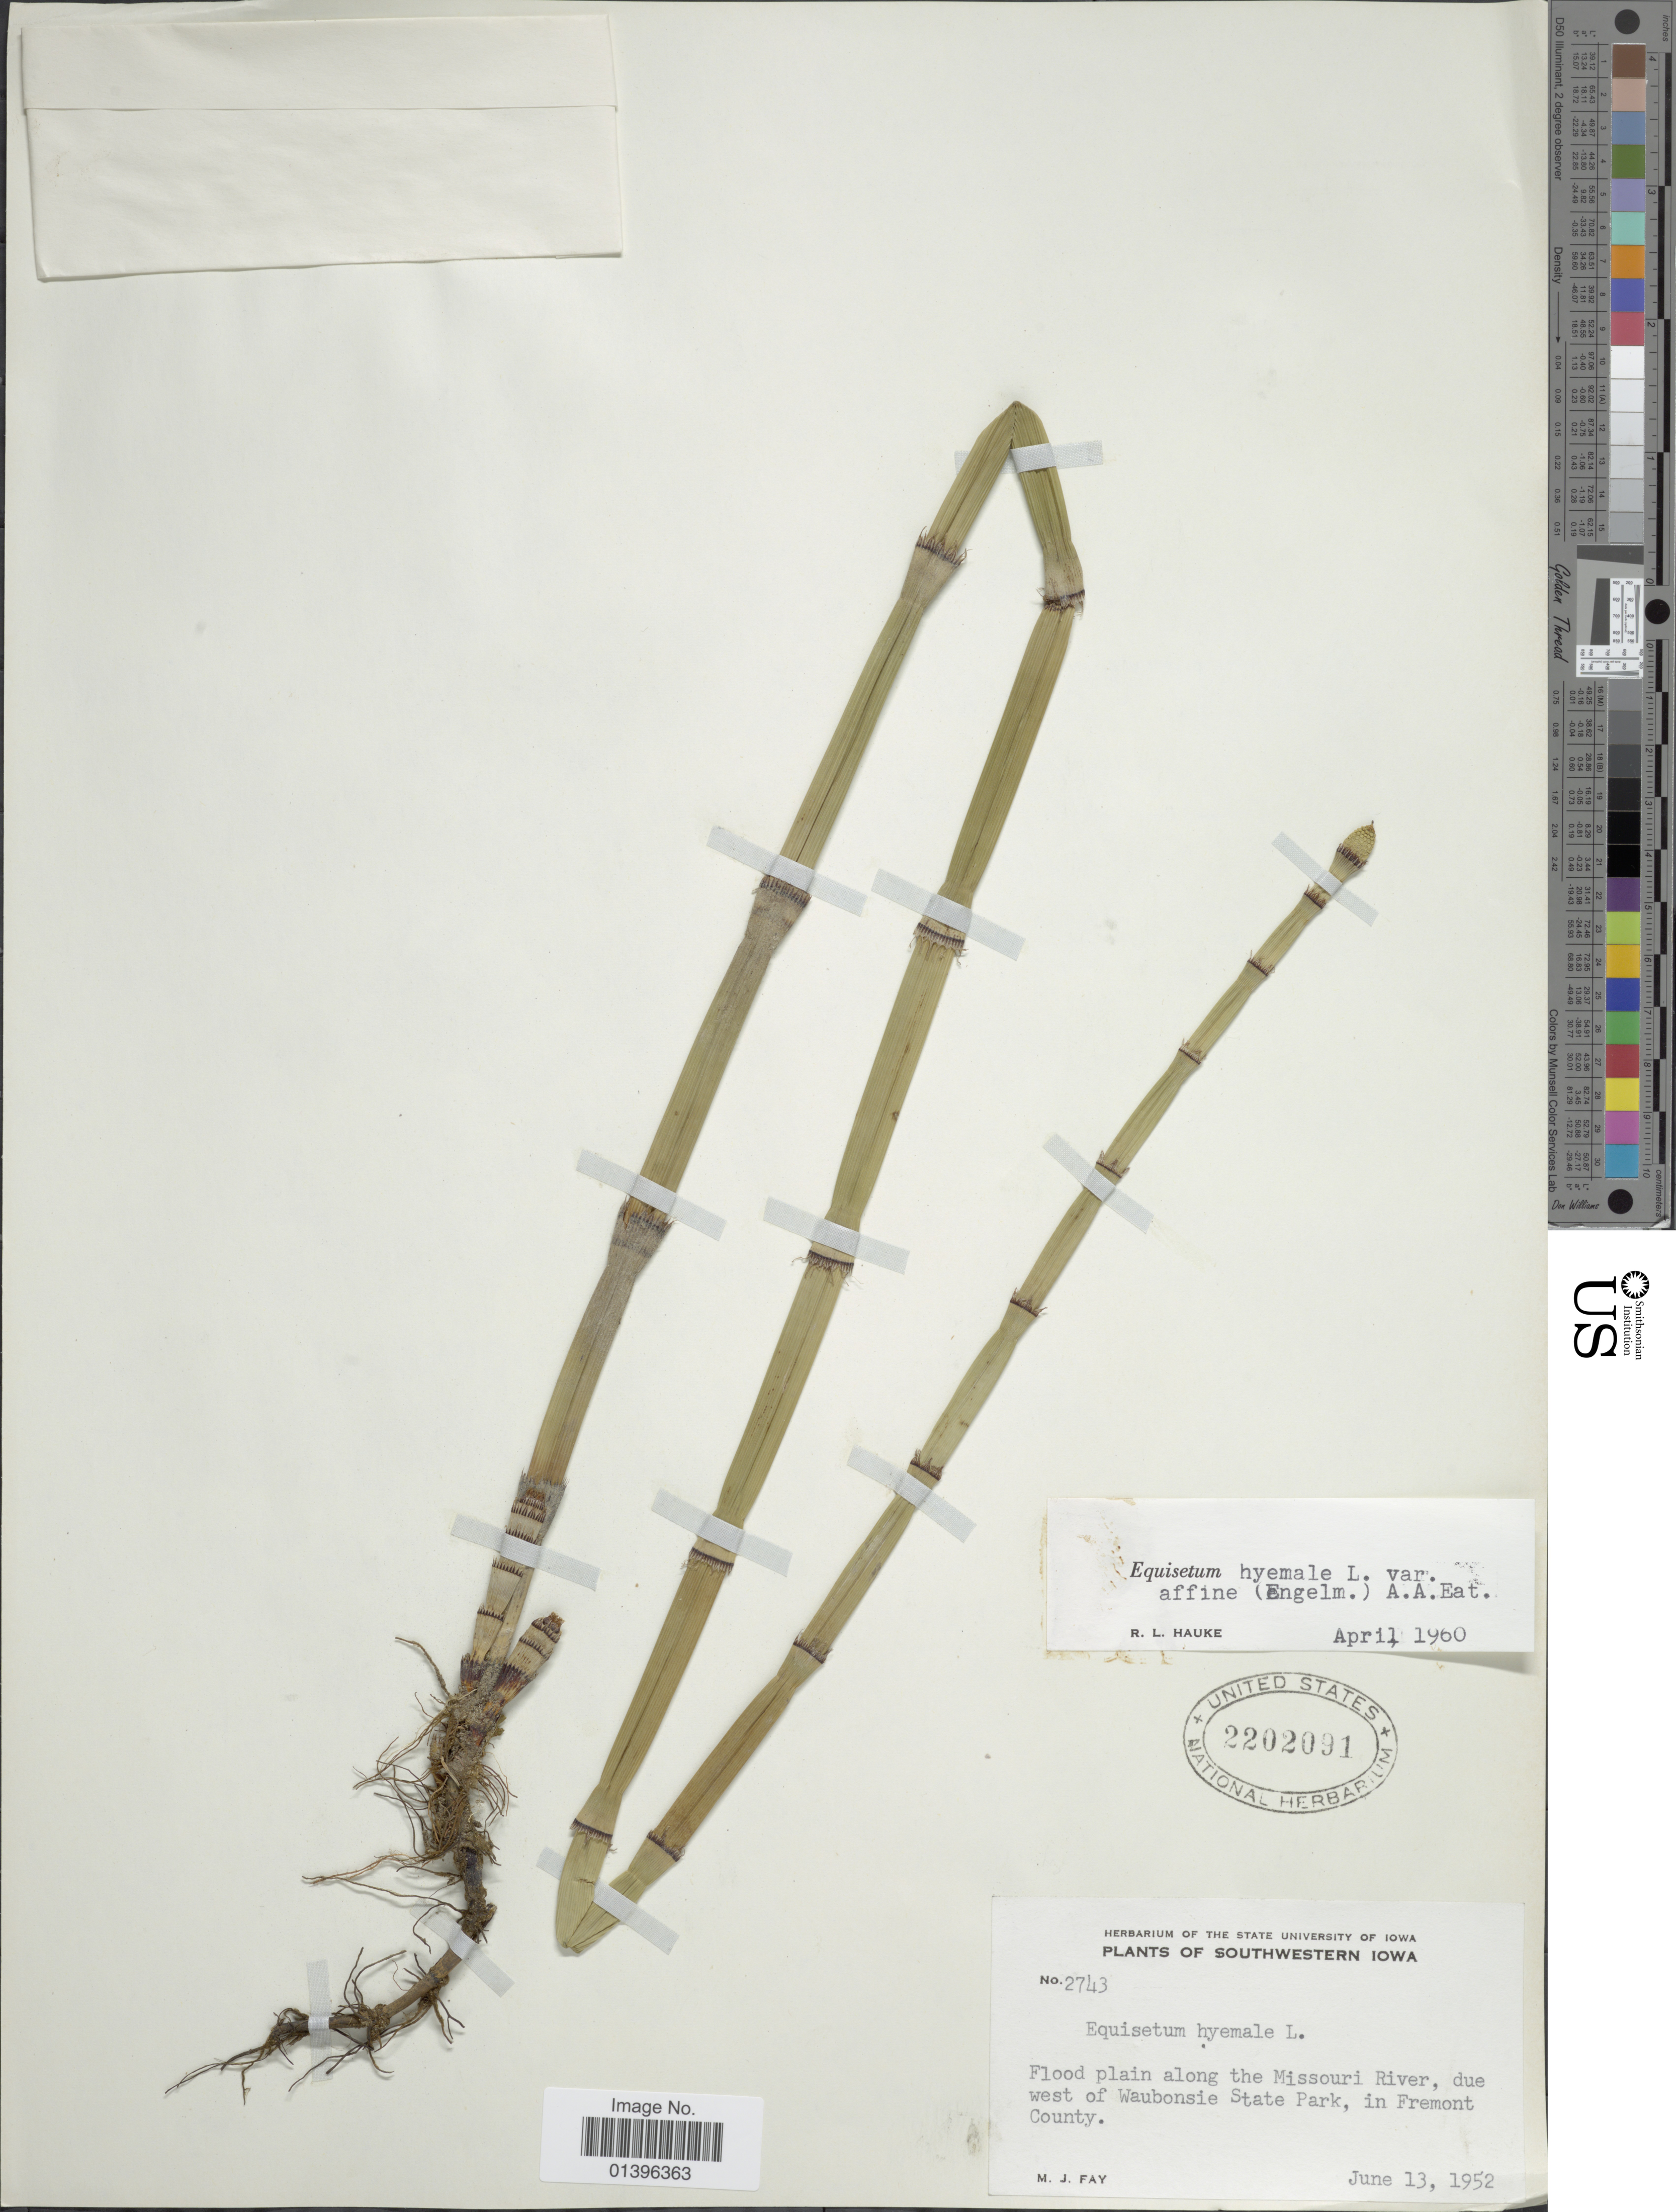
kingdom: Plantae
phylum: Tracheophyta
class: Polypodiopsida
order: Equisetales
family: Equisetaceae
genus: Equisetum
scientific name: Equisetum hyemale var. affine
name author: (Engelm.) A.A. Eaton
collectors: M. Fay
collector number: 2743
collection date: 1952-06-13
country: United States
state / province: Iowa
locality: Southeastern Iowa. Flood plain along the Missouri River, due west of Waubonsie State Park, in Fremont County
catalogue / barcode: US 2202091